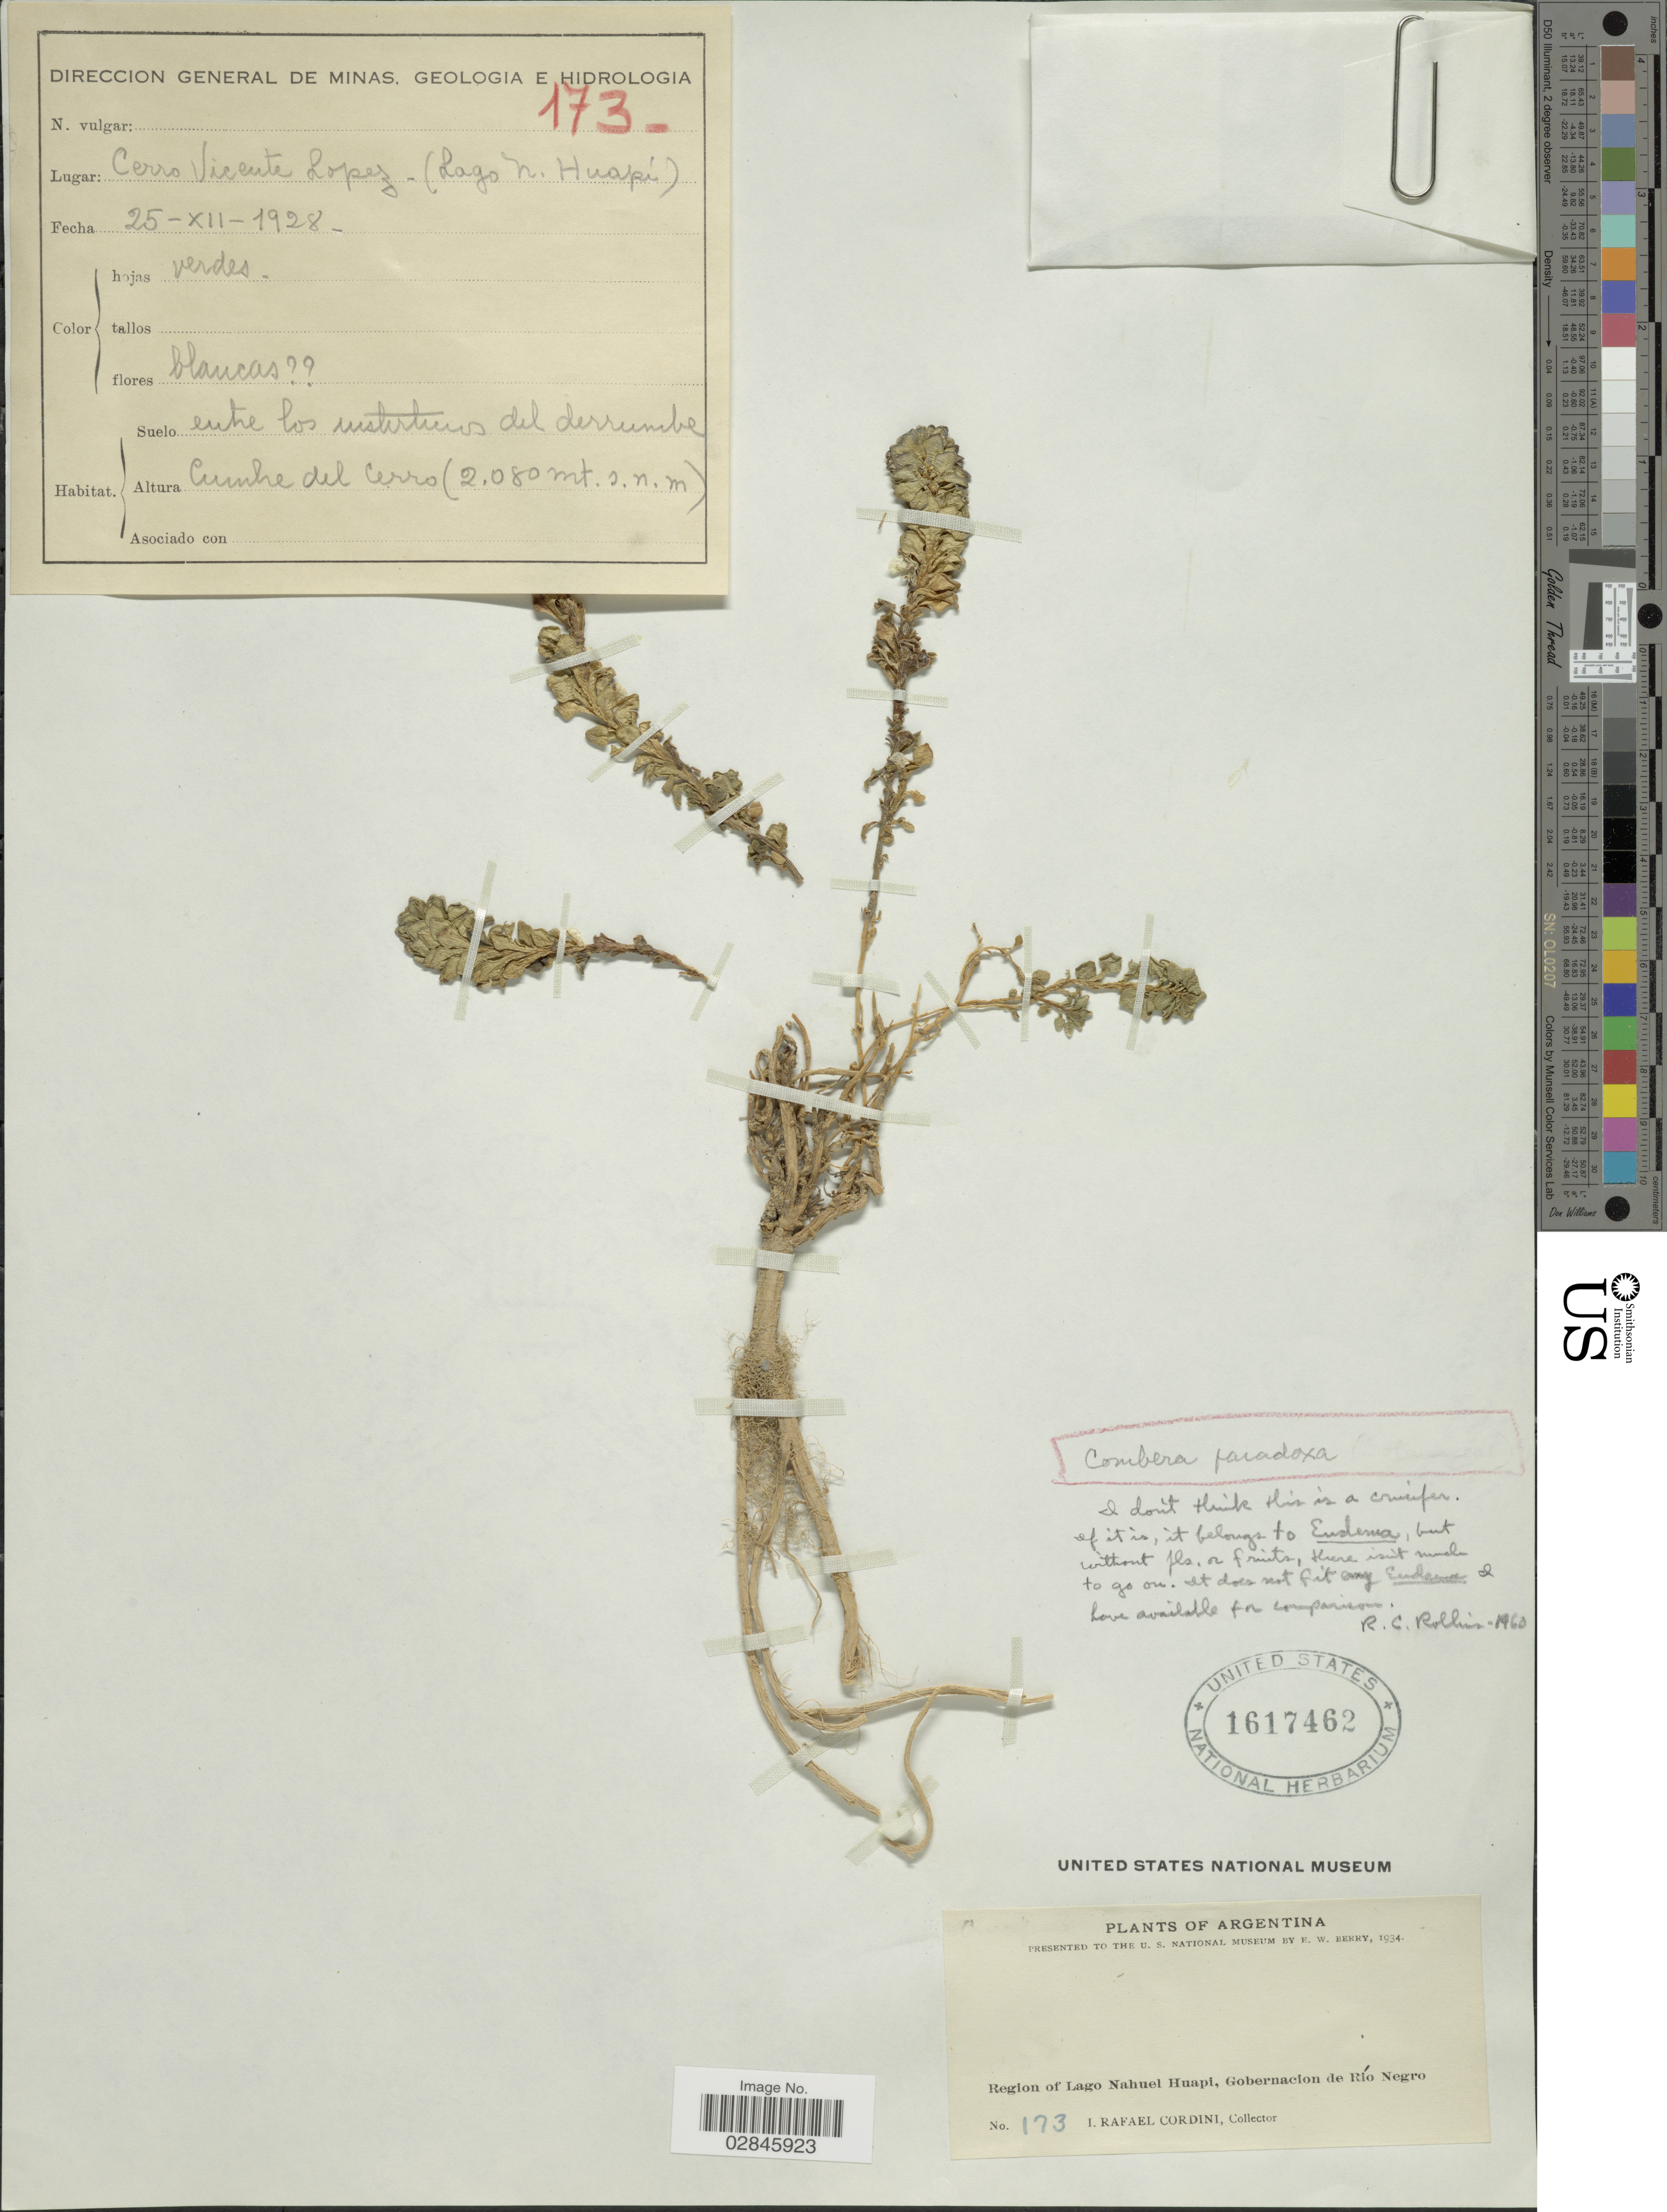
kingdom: Plantae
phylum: Tracheophyta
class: Magnoliopsida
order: Solanales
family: Solanaceae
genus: Combera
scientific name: Combera paradoxa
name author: Sandwith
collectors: I. Cordini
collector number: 173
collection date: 1928-12-25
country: Argentina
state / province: Rio Negro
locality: Region of Lago Nahuel Huapi, Gobernacion de Río Negro. Cerro Vicente Lopez.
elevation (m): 2080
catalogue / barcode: US 1617462